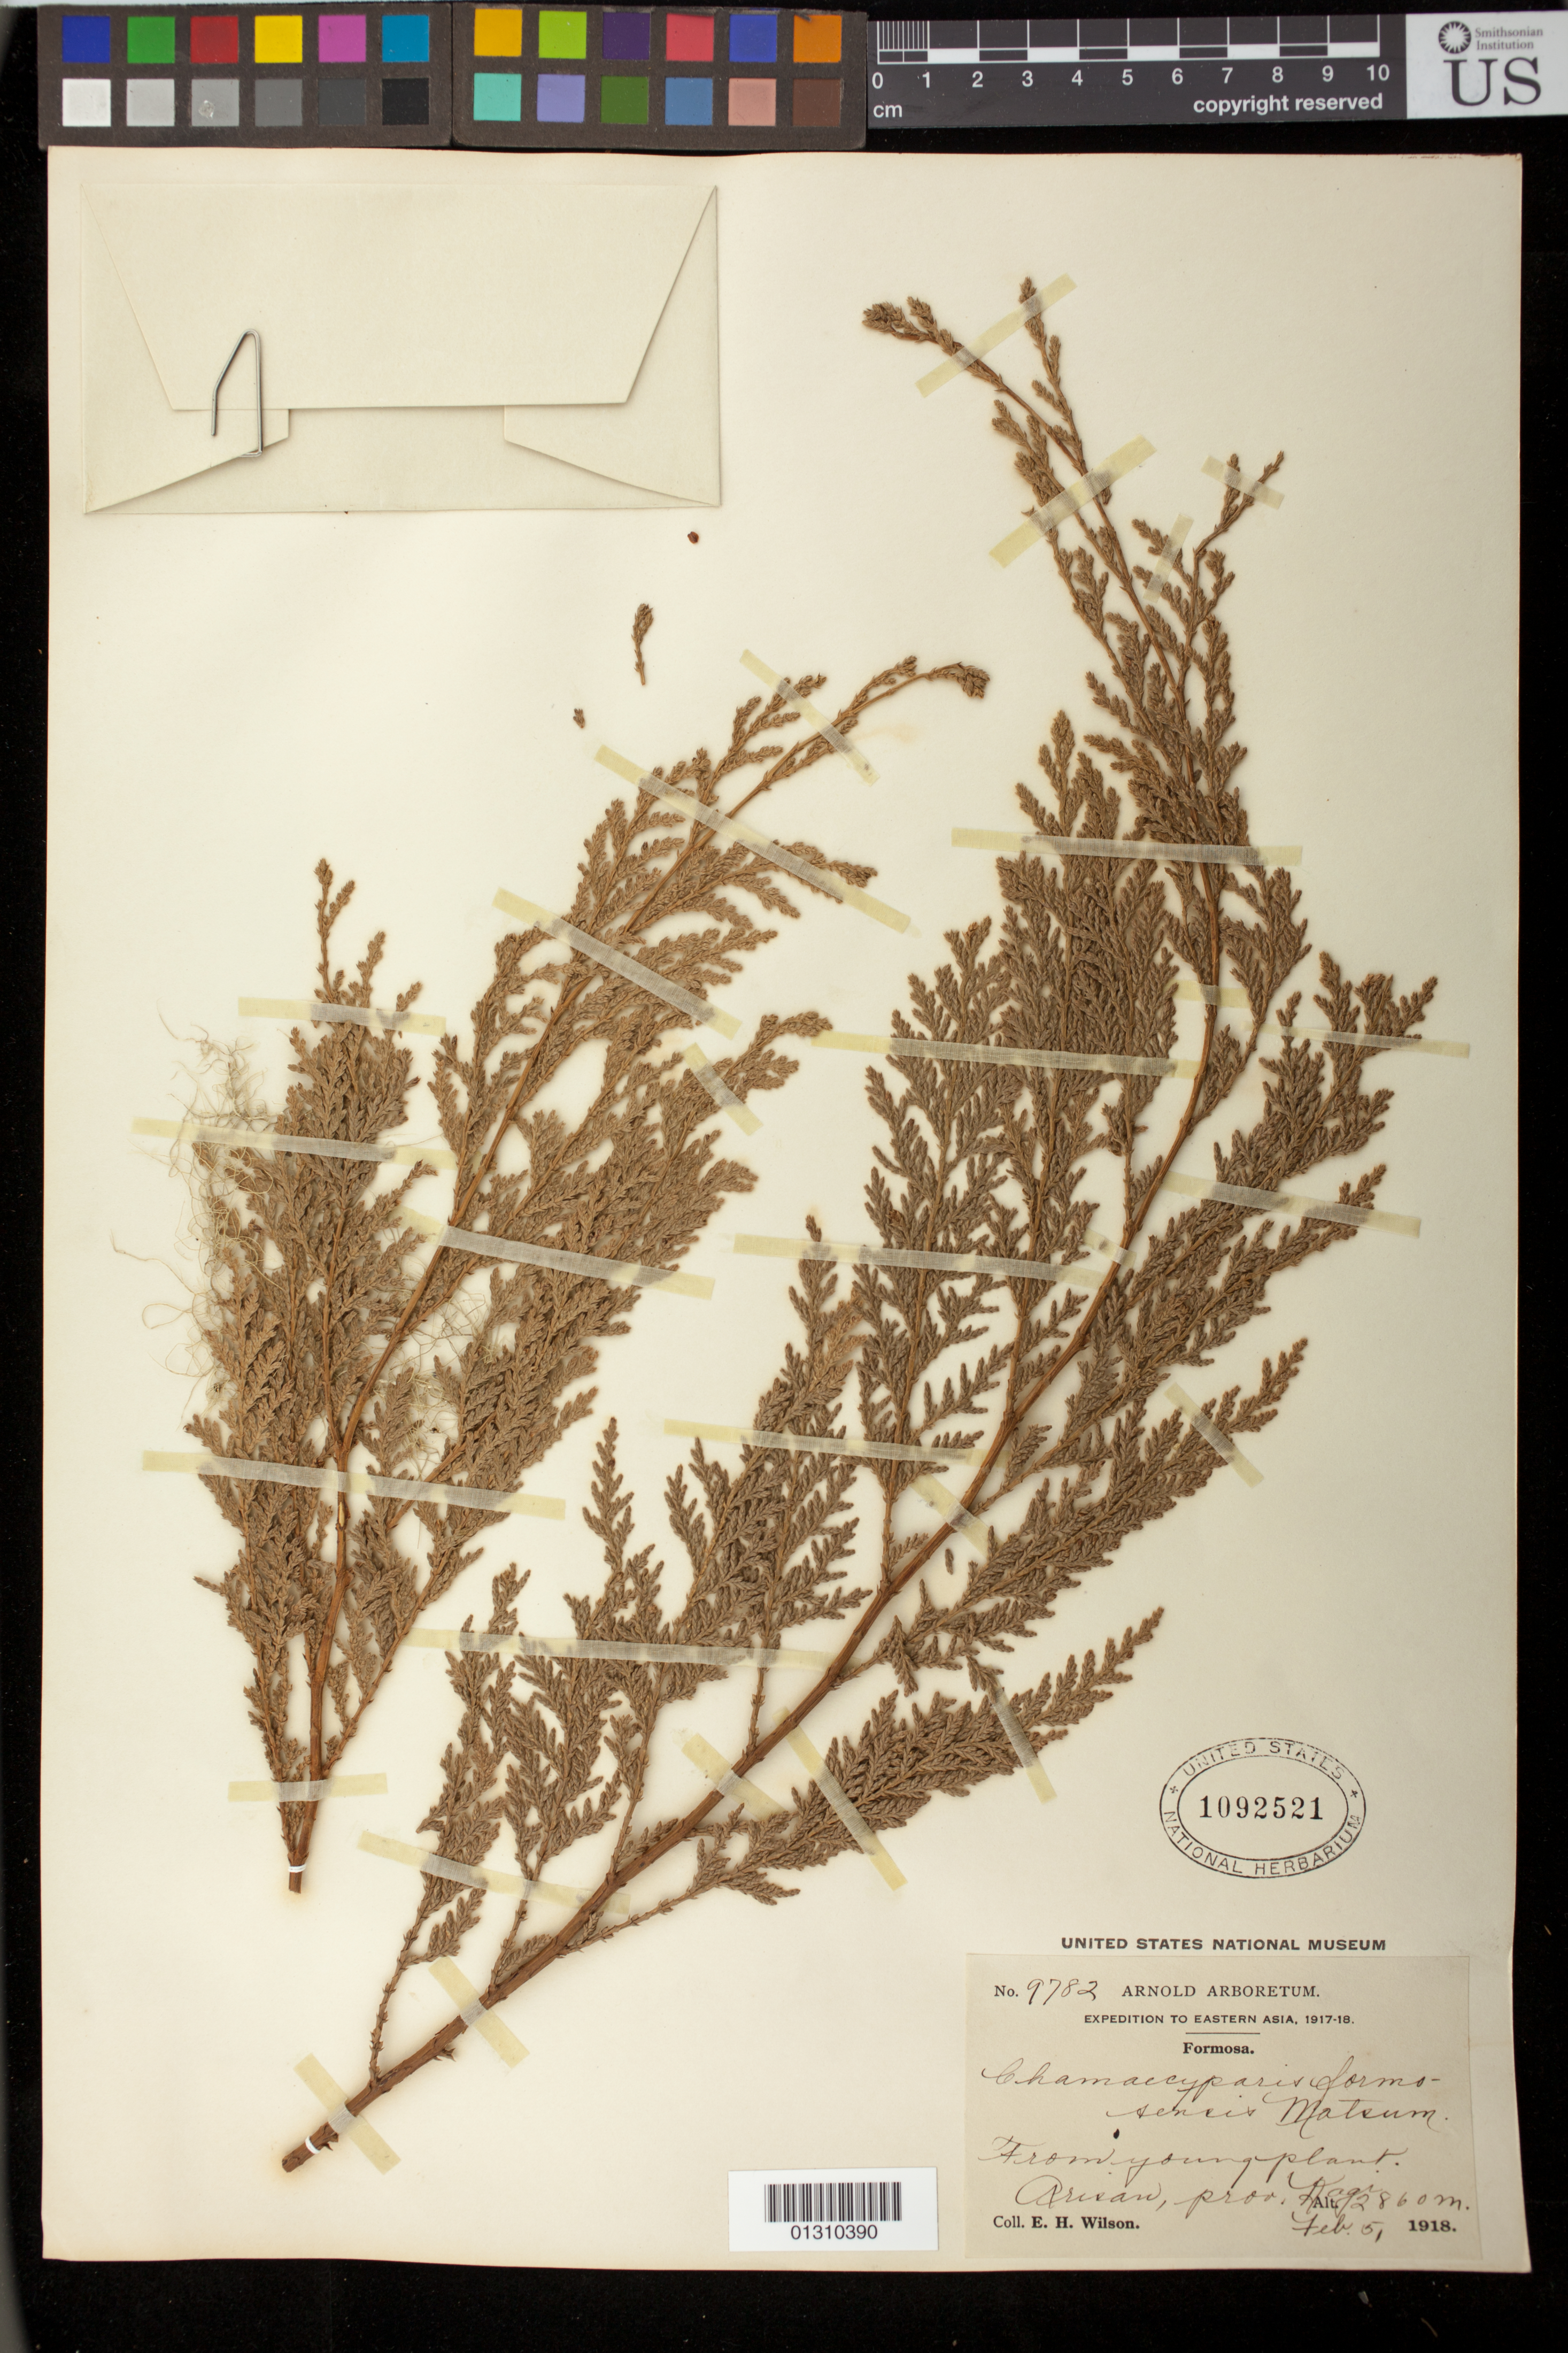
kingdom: Plantae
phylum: Tracheophyta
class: Pinopsida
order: Pinales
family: Cupressaceae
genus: Chamaecyparis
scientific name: Chamaecyparis formosensis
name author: Matsum.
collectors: E. H. Wilson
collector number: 9782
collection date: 1918-02-05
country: Taiwan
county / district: Chiayi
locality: Arisan, Prov. Kagi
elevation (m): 2860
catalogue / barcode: US 1092521